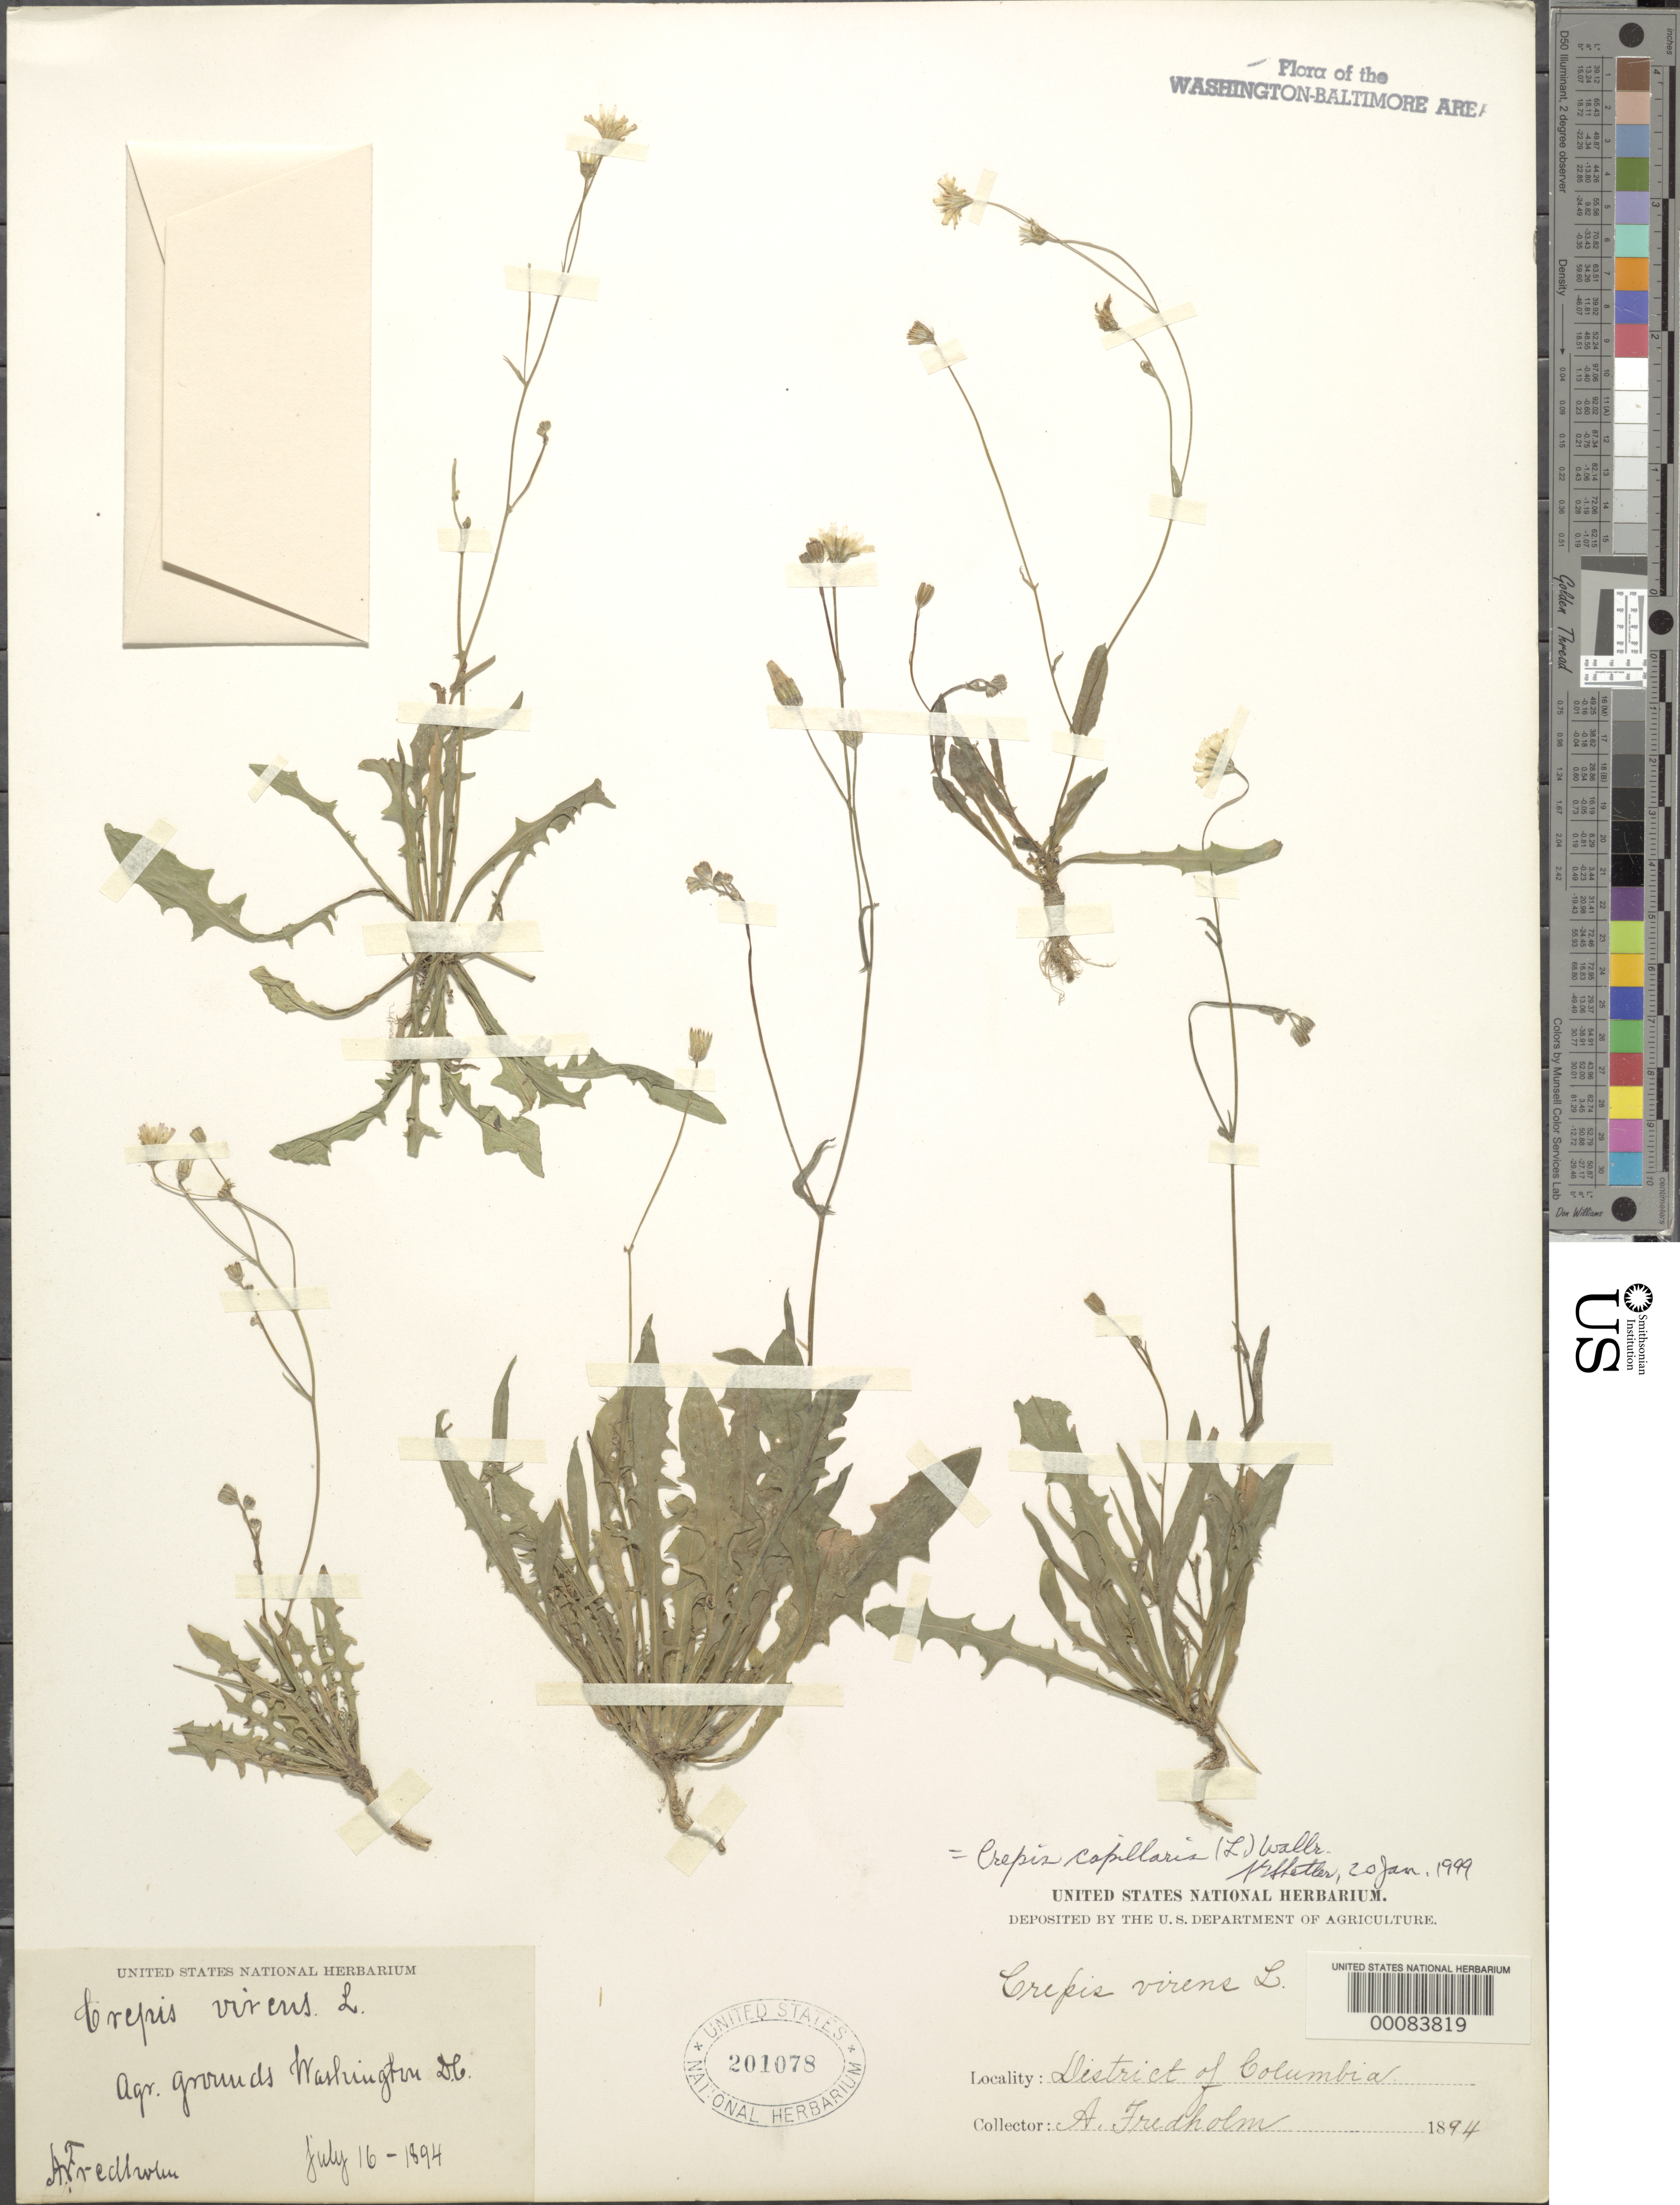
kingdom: Plantae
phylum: Tracheophyta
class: Magnoliopsida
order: Asterales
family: Asteraceae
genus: Crepis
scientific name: Crepis capillaris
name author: (L.) Wallr.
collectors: A. J. Fredholm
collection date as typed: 16 Jul 1894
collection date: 1894-07-16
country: United States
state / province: District of Columbia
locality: Agriculture grounds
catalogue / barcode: US 201078